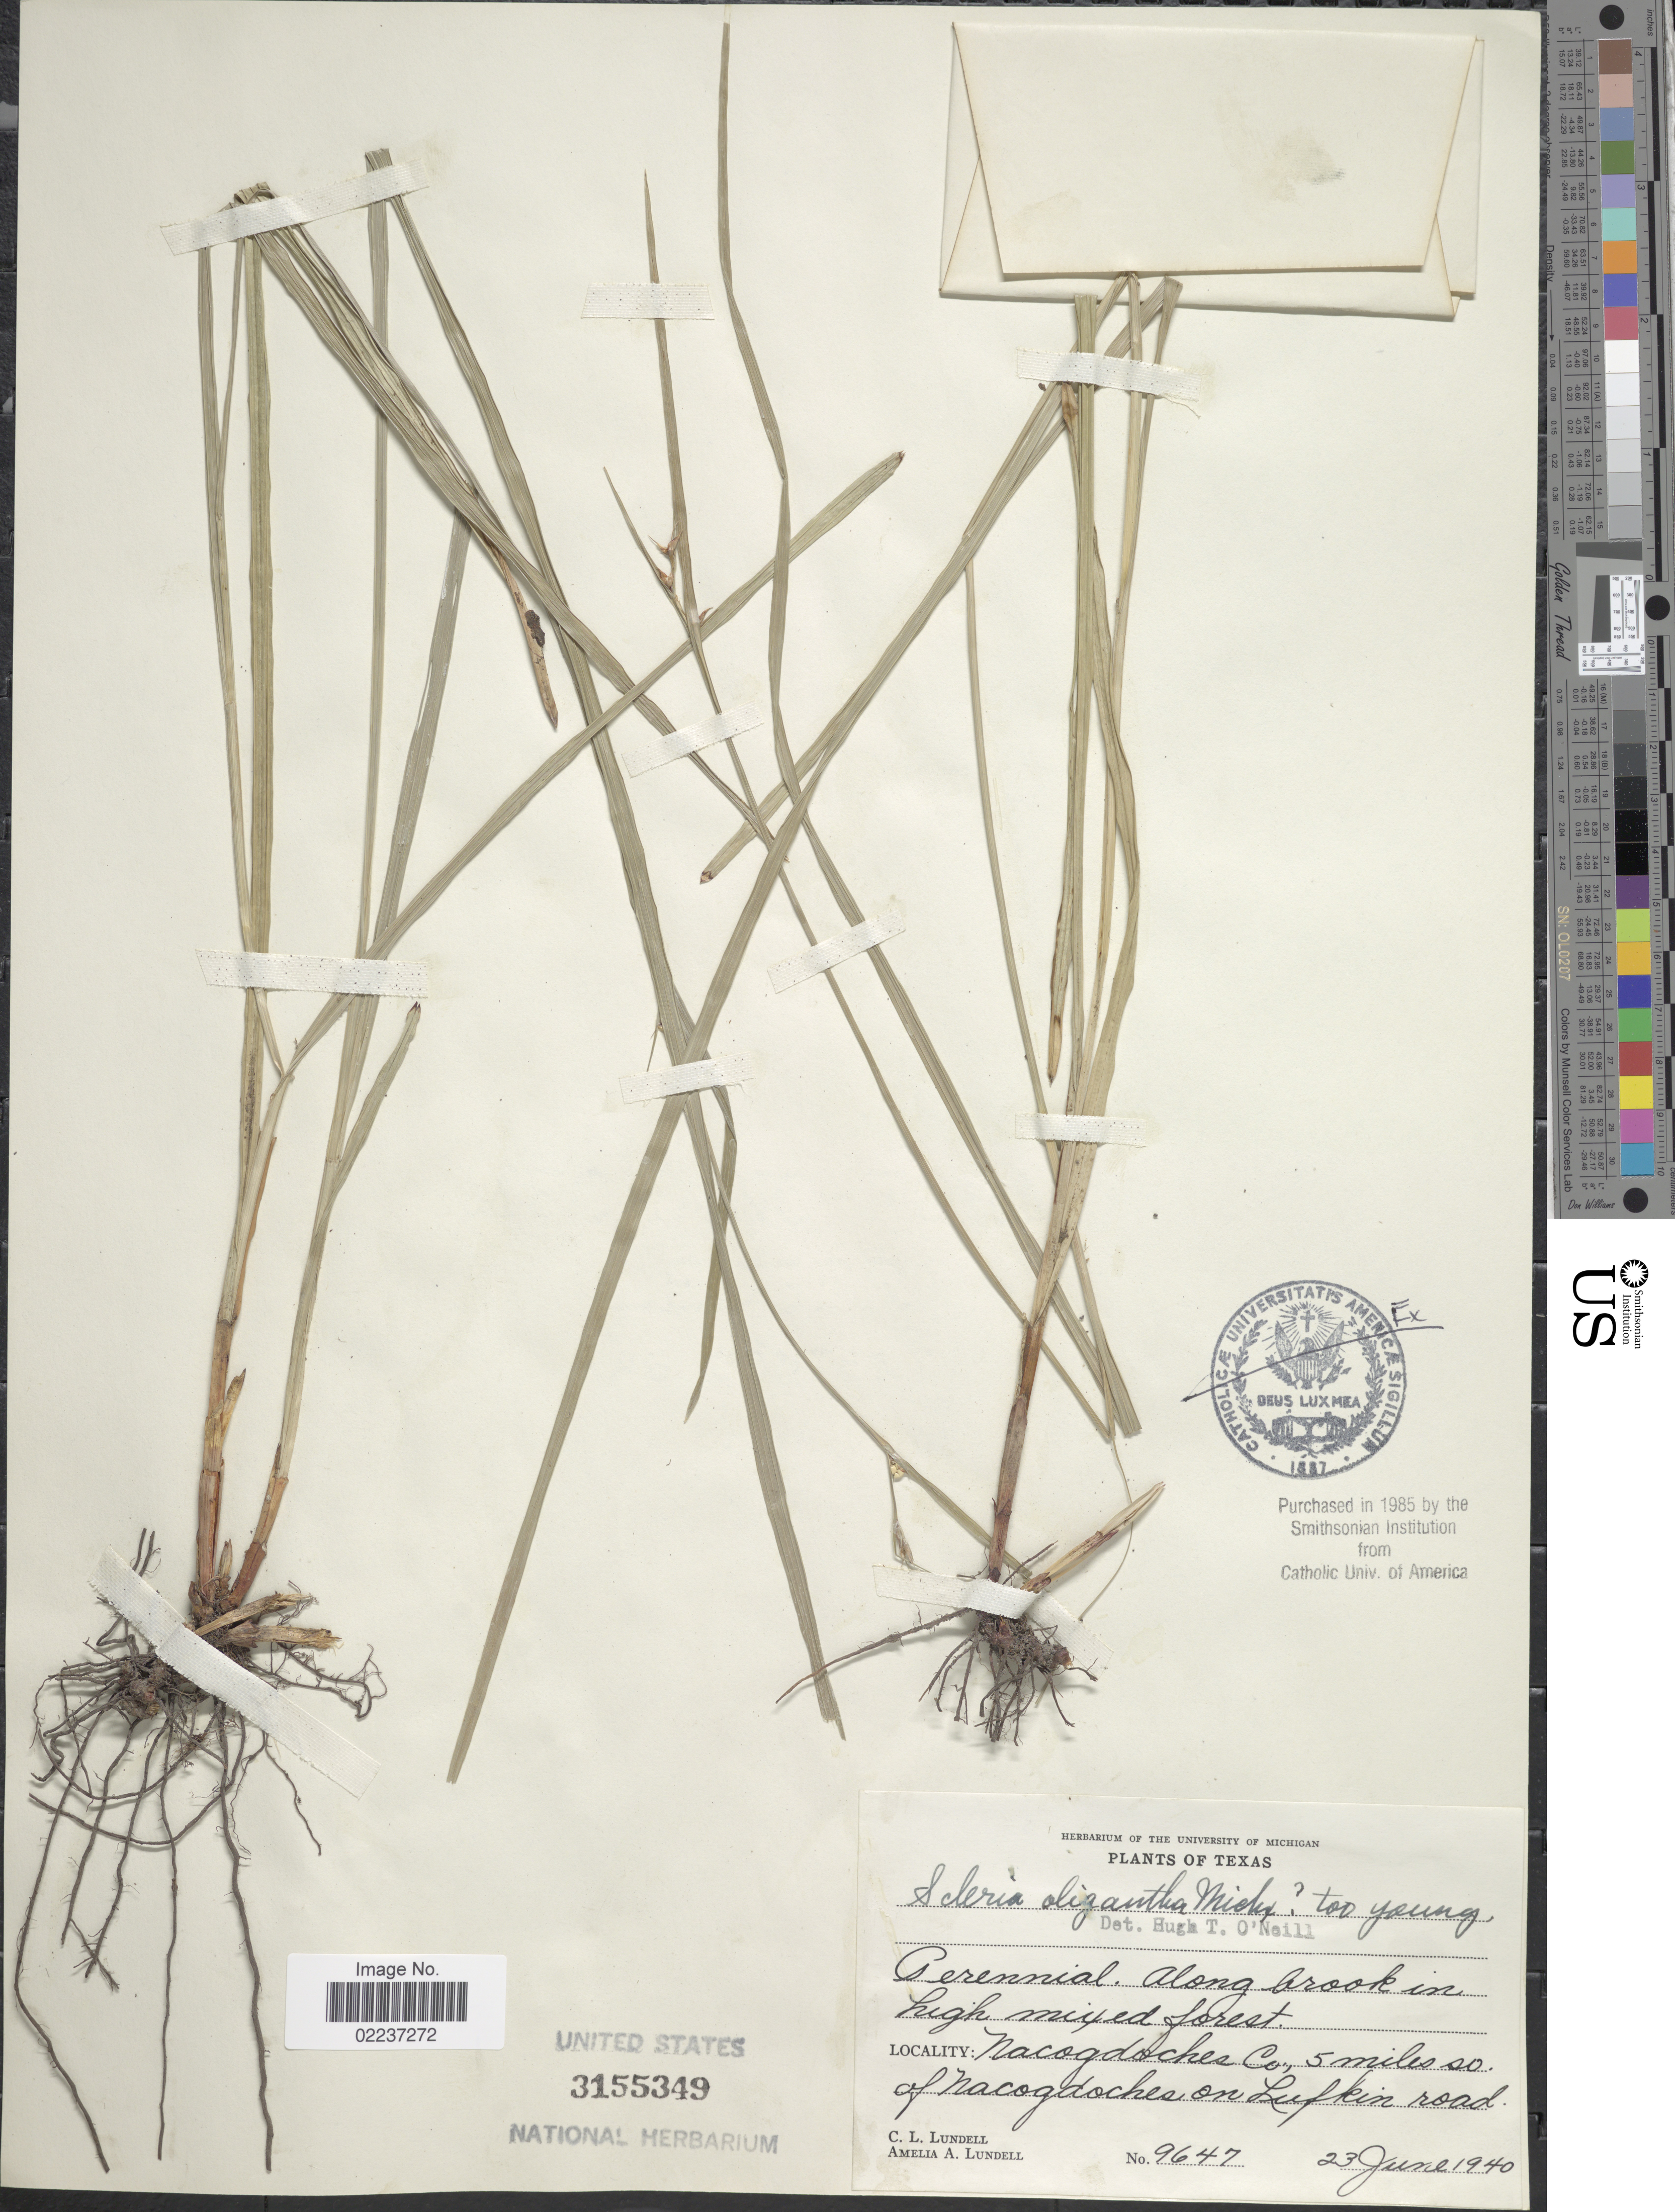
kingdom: Plantae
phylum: Tracheophyta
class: Liliopsida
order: Poales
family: Cyperaceae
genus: Scleria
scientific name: Scleria oligantha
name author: Michx.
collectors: C. L. Lundell & A. A. Lundell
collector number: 9647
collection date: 1940-06-23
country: United States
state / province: Texas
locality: Nacodoches Co., 5 miles so. of Nacogdoches on Lufkin road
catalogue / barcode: US 3155349